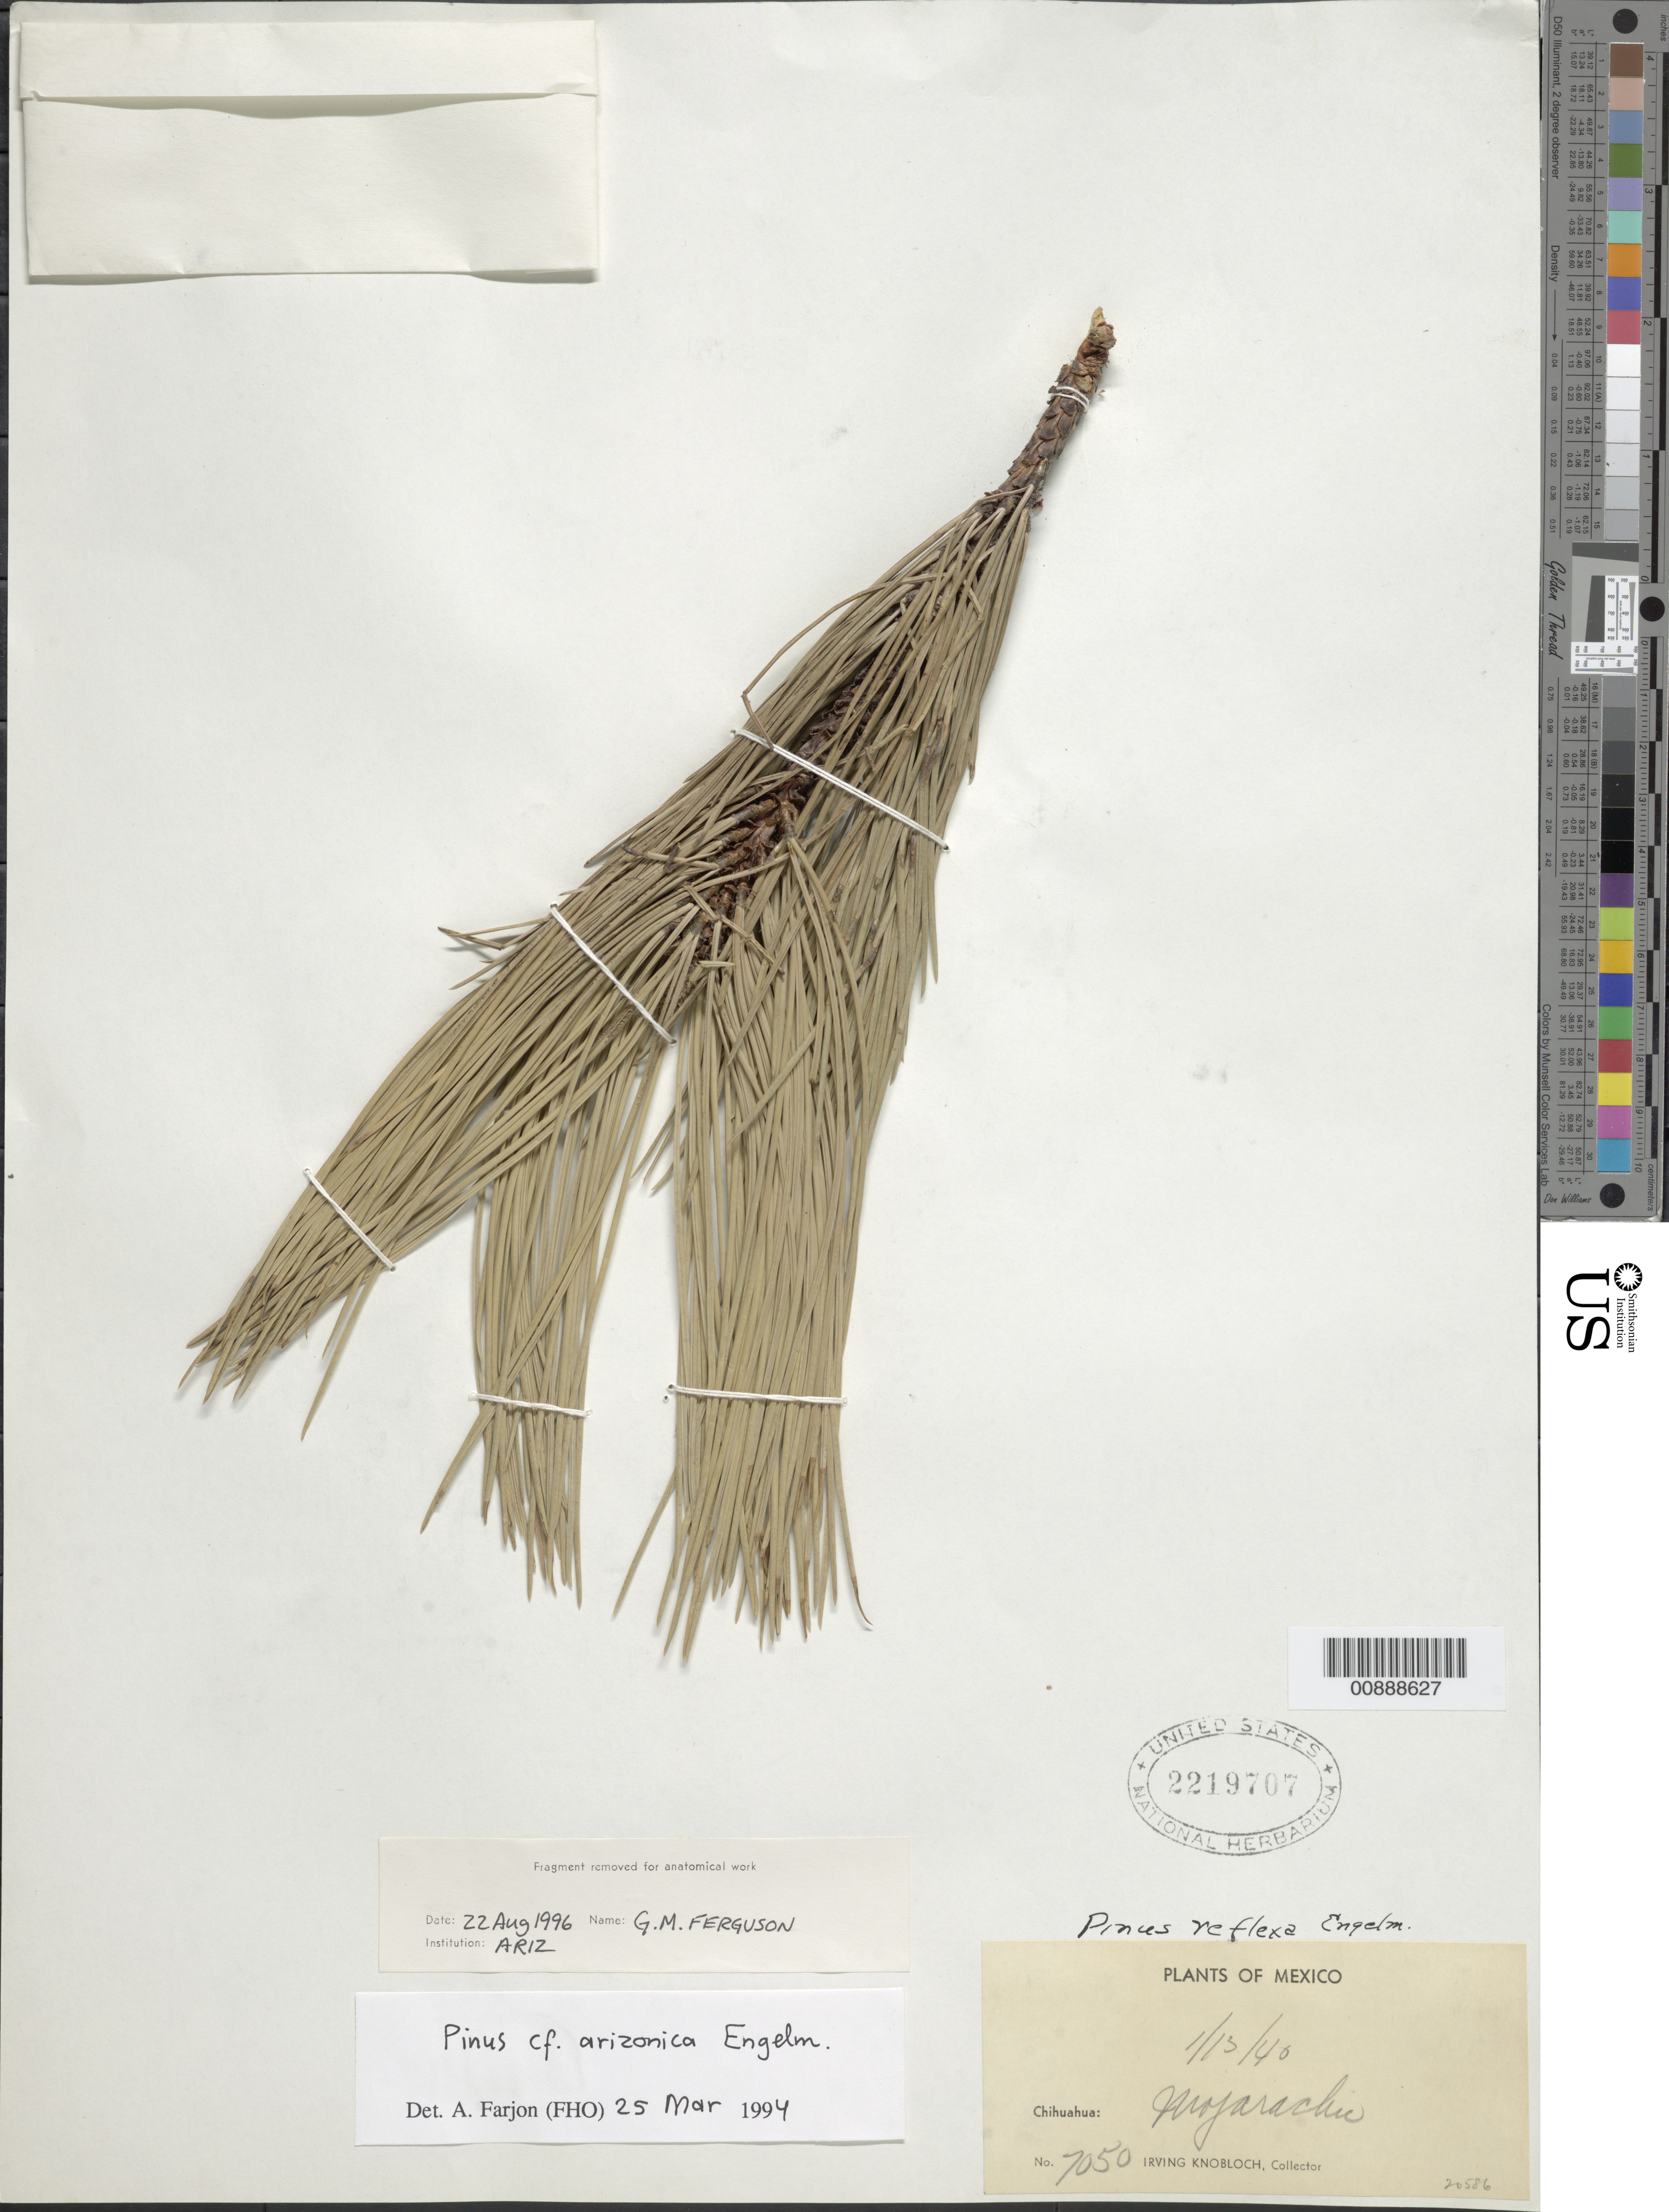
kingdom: Plantae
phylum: Tracheophyta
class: Pinopsida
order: Pinales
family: Pinaceae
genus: Pinus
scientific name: Pinus arizonica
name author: Engelm.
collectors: I. W. Knobloch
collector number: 7050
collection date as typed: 13 Jan 1940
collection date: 1940-01-13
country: Mexico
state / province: Chihuahua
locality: Mojarachic, Chihuahua.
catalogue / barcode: US 2219707